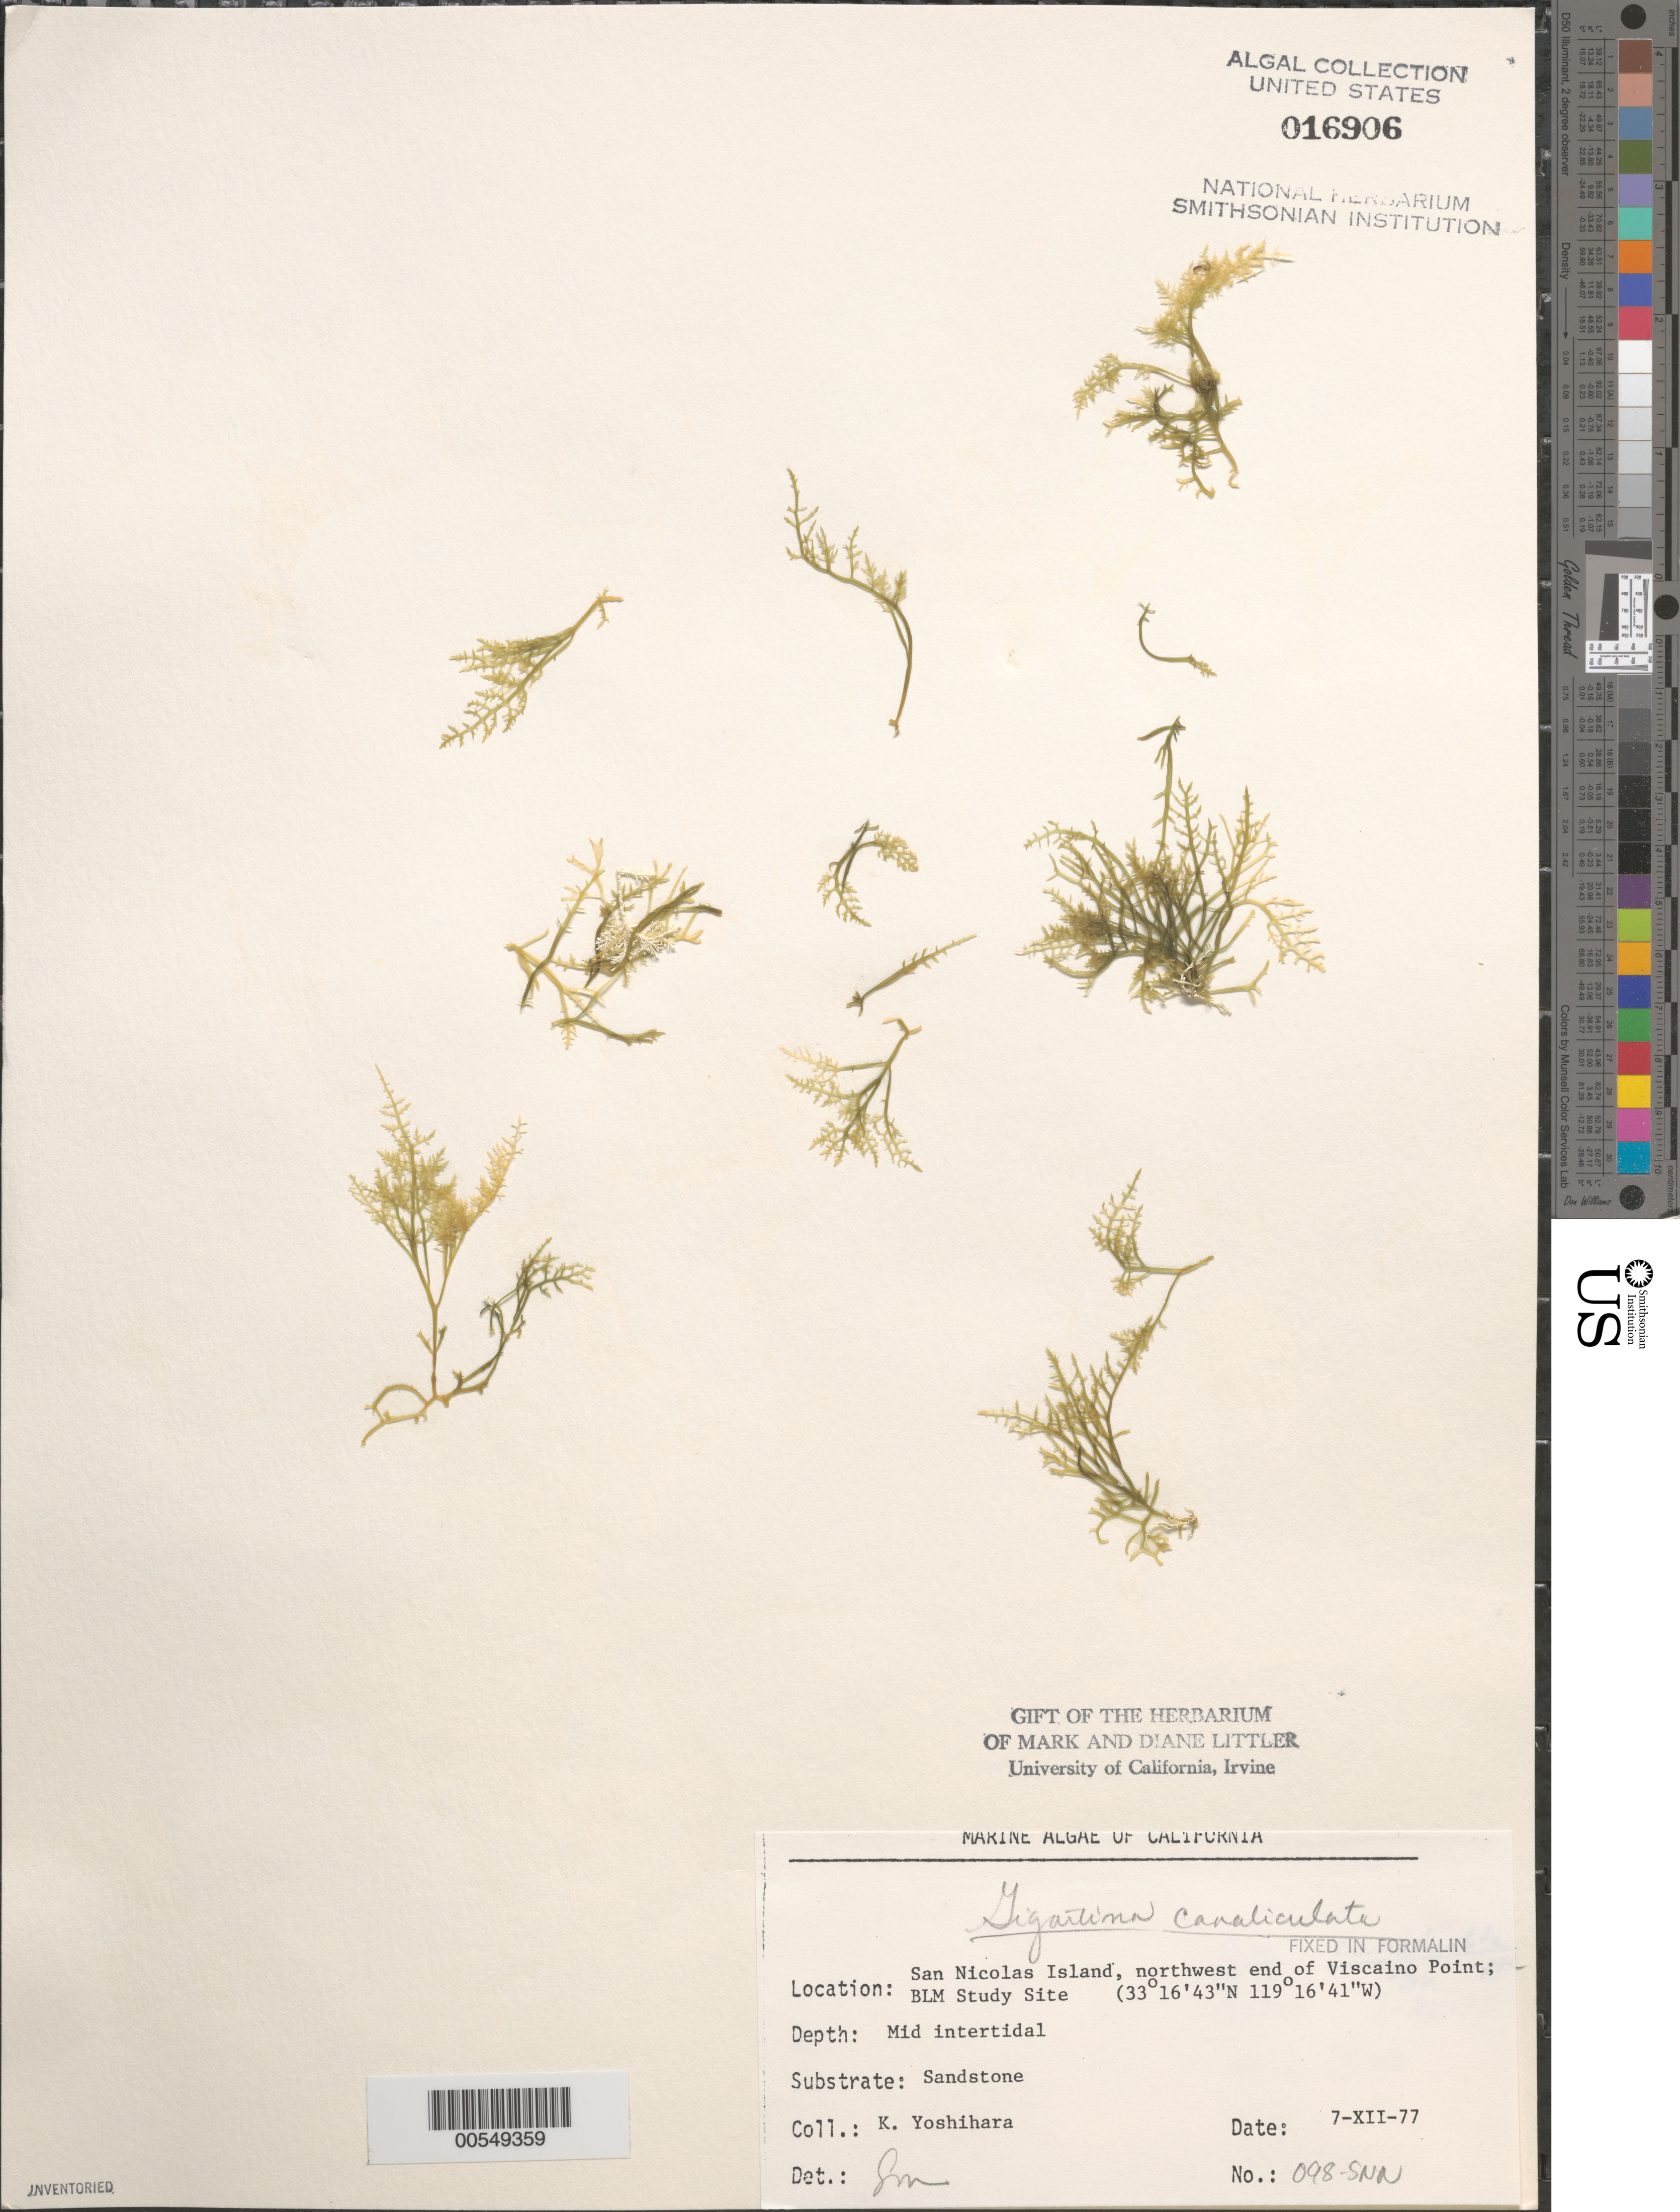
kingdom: Plantae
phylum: Rhodophyta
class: Florideophyceae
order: Gigartinales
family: Gigartinaceae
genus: Chondracanthus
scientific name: Chondracanthus canaliculatus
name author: (Harv.) Guiry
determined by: Algae name updating Project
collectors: K. Yoshihara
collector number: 098-snn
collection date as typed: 07 Dec 1977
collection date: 1977-12-07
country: United States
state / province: California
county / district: Ventura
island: San Nicolas Island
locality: Viscaino Point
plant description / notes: BLM-SOCALBIGHT Rocky Intertidal Survey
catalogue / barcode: US 16906